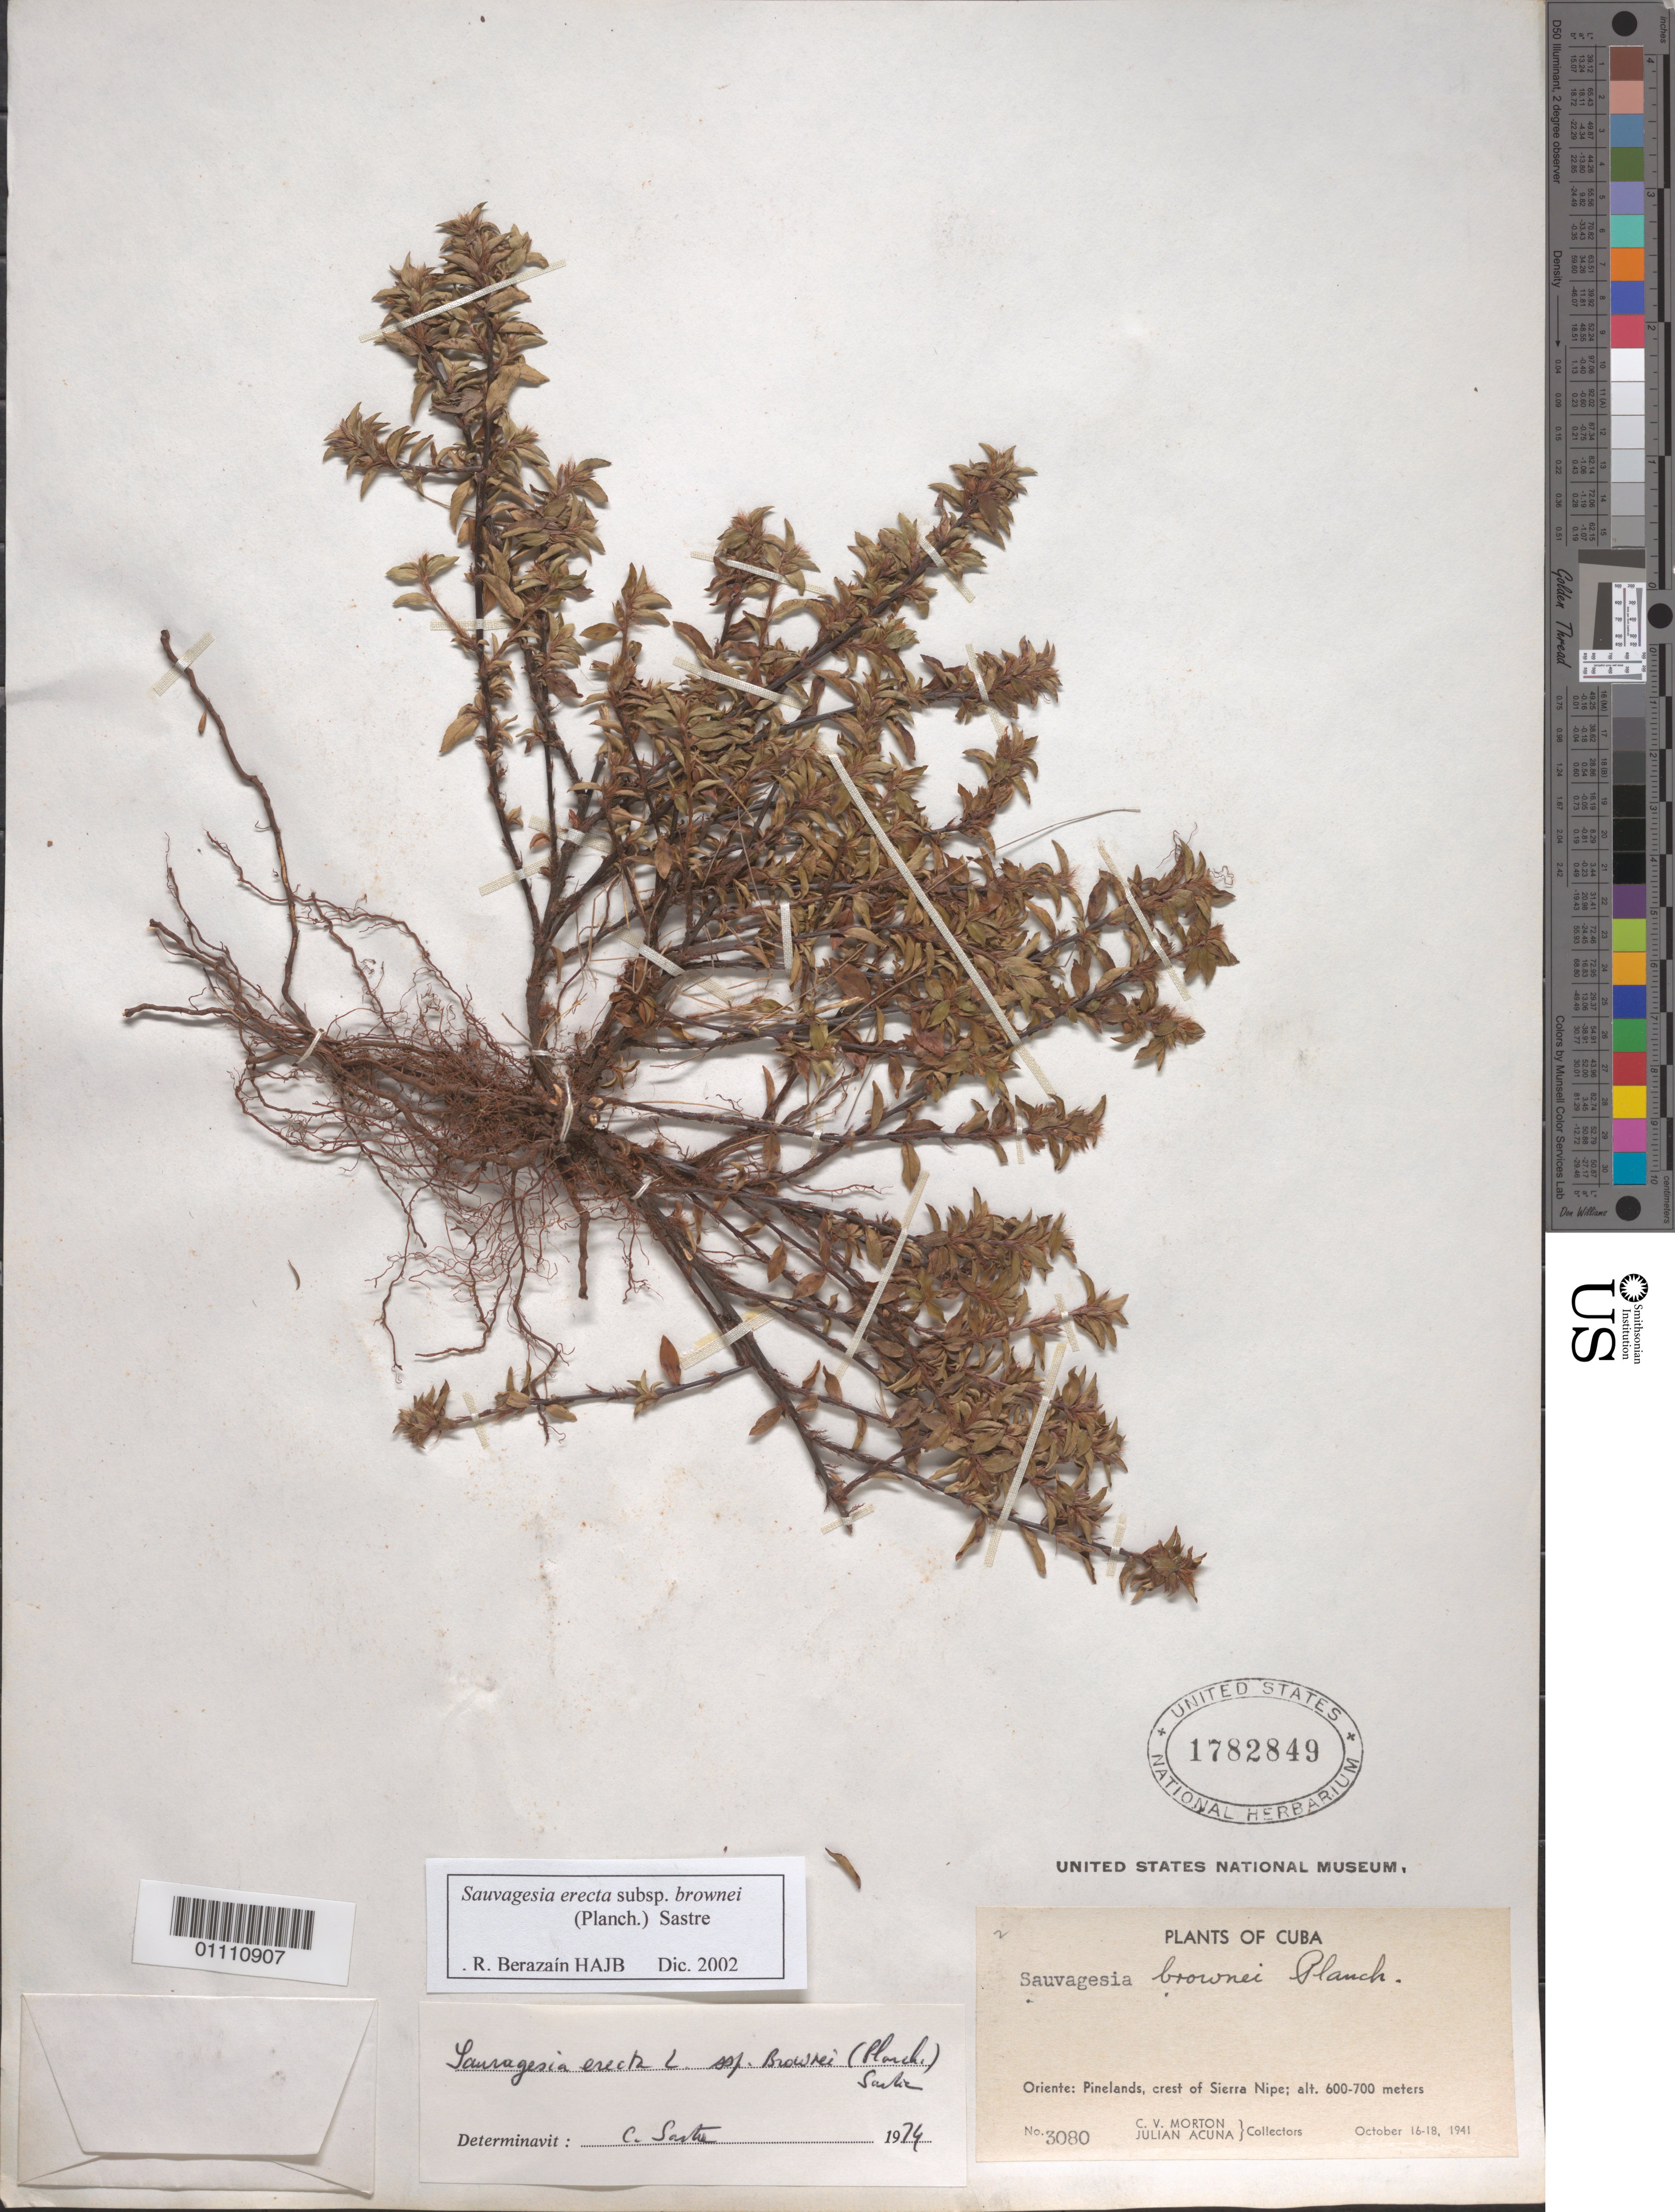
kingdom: Plantae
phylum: Tracheophyta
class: Magnoliopsida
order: Malpighiales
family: Ochnaceae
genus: Sauvagesia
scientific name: Sauvagesia erecta subsp. brownei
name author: (Planch.) Sastre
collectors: C. V. Morton & J. Acuña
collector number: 3080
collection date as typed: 16 Oct 1941 to 18 Oct 1941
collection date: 1941-10-16/1941-10-18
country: Cuba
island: Cuba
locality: Oriente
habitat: Oriente: pinelands, crest of Sierra Nipe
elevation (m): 600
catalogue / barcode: US 1782849